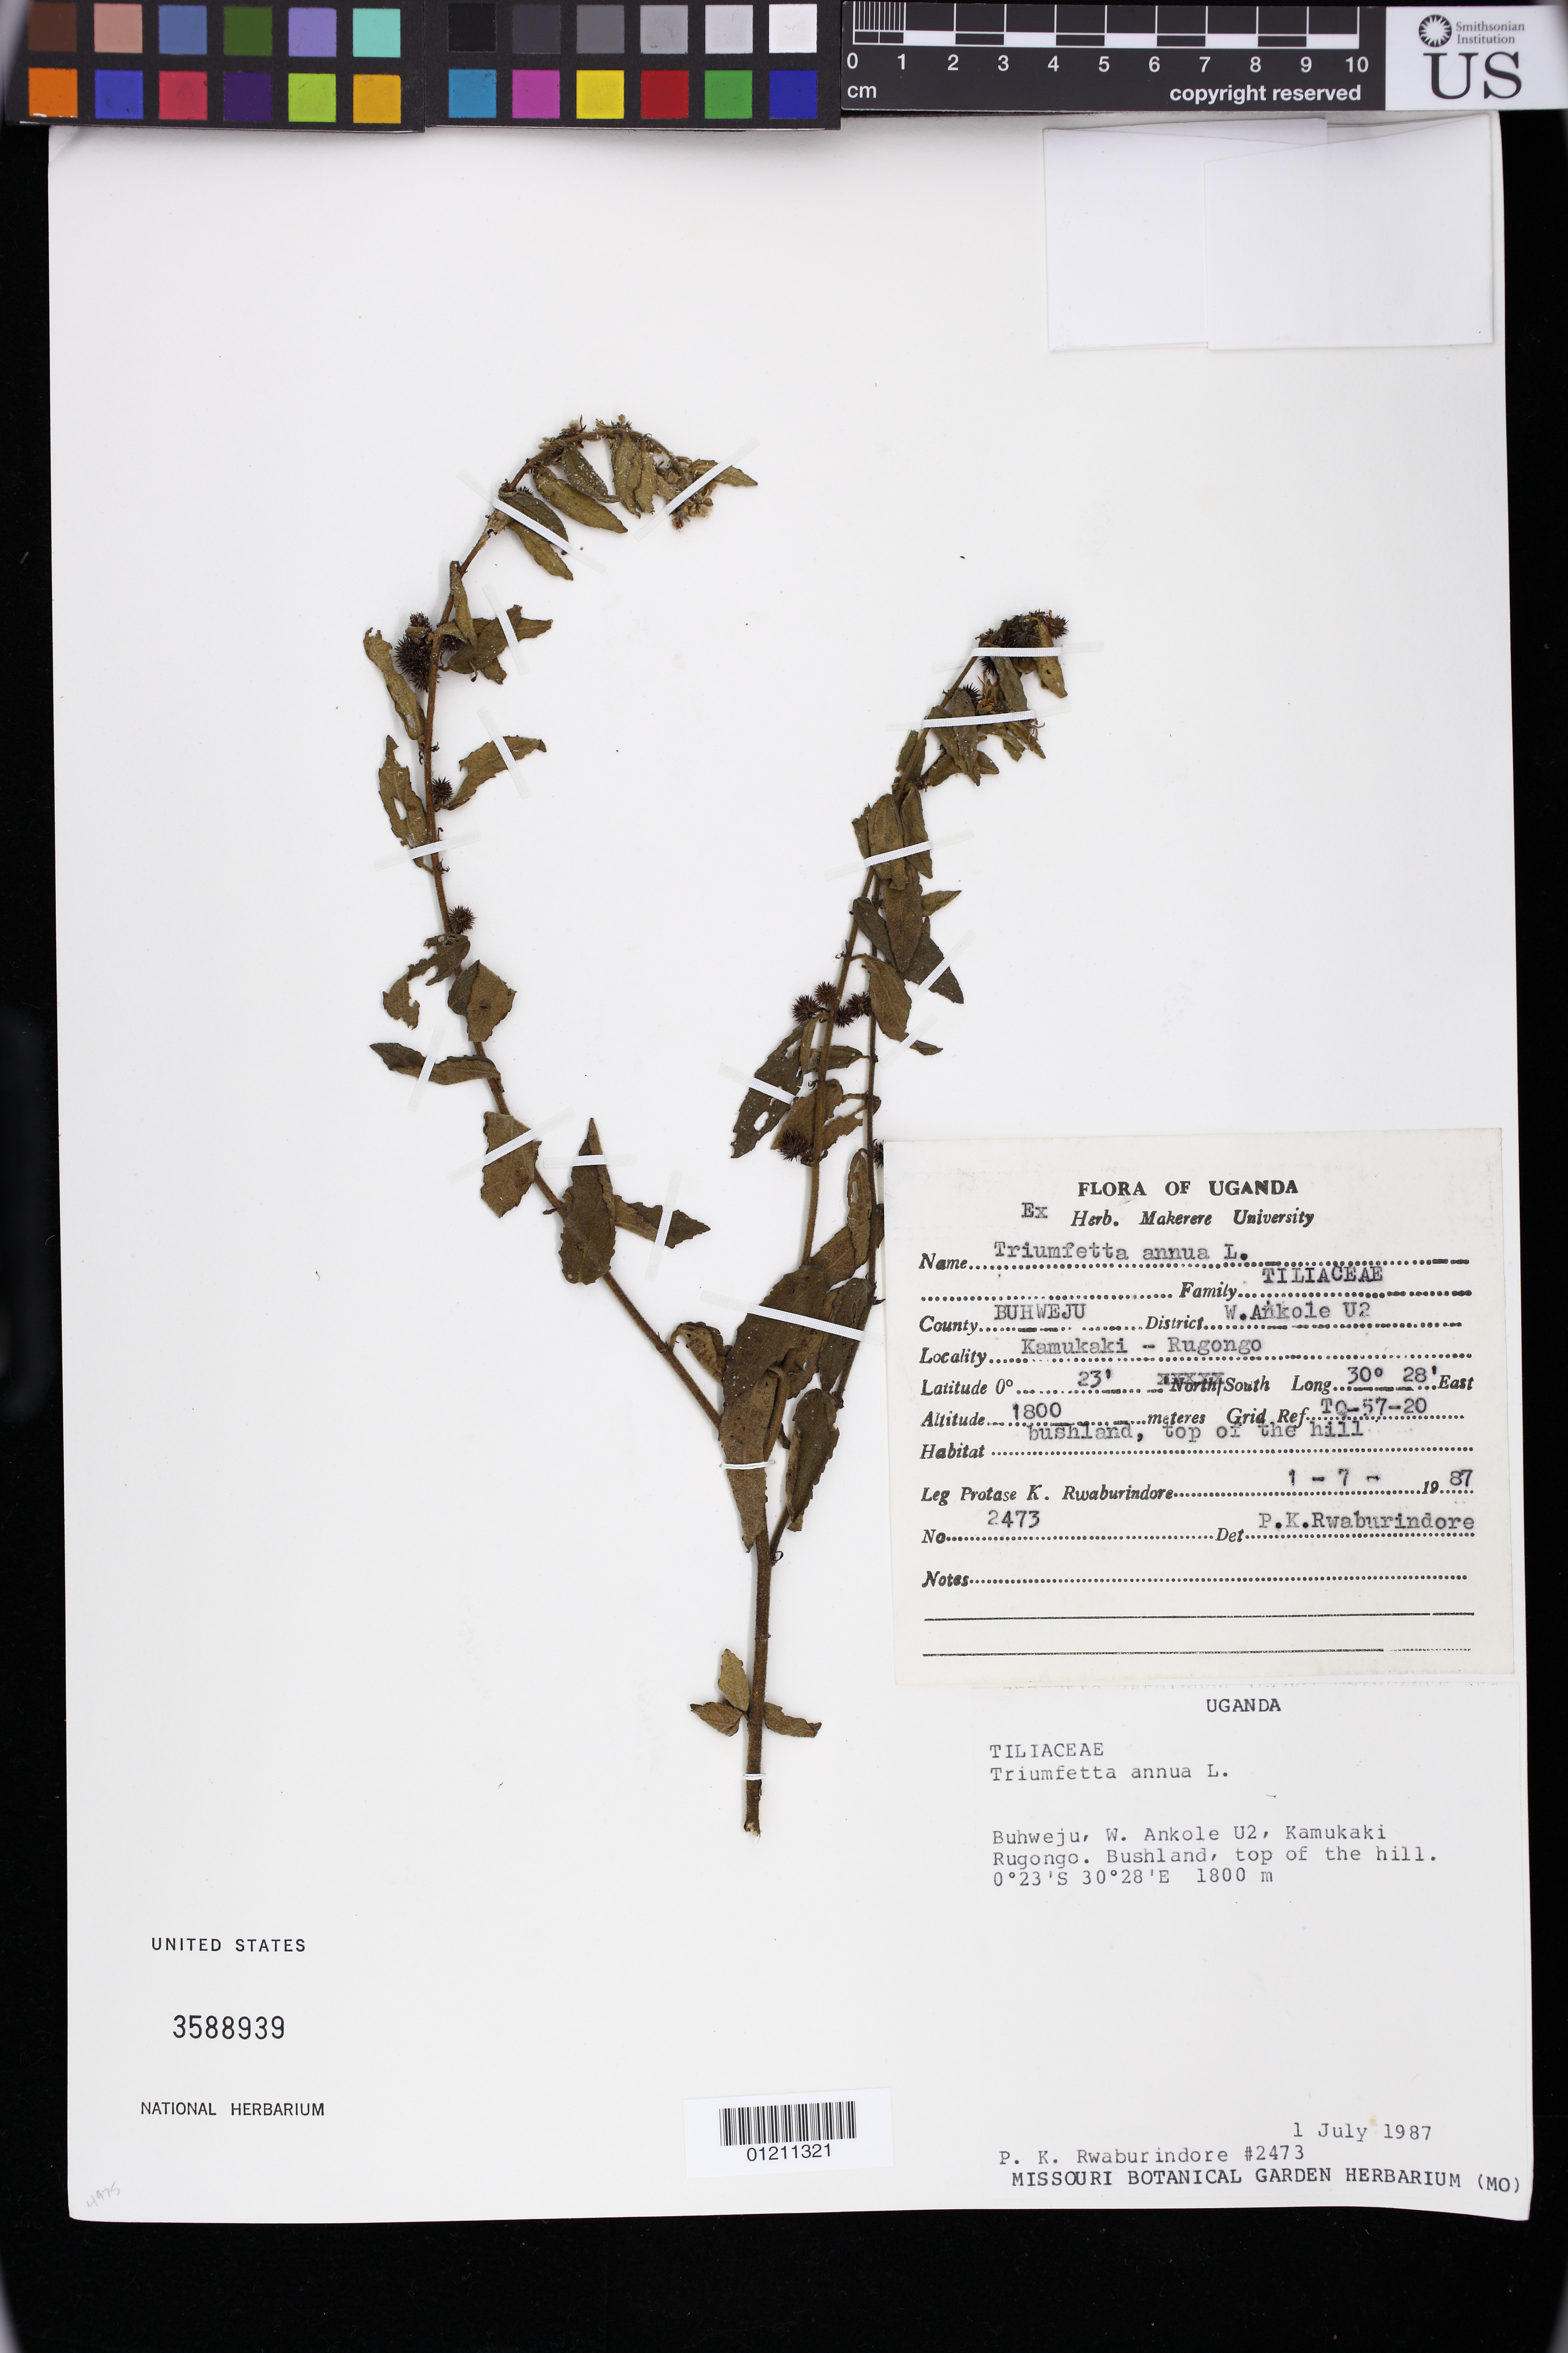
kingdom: Plantae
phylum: Tracheophyta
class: Magnoliopsida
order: Malvales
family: Malvaceae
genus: Triumfetta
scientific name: Triumfetta annua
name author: L.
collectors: P. Rwaburindore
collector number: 2473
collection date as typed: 07 Jan 1987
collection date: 1987-01-07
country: Uganda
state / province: Western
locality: Buhweju, W. Ankole U2, Kamukaki - Rugongo. Grid Ref: TQ-57-20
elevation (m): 1800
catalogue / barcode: US 3588939